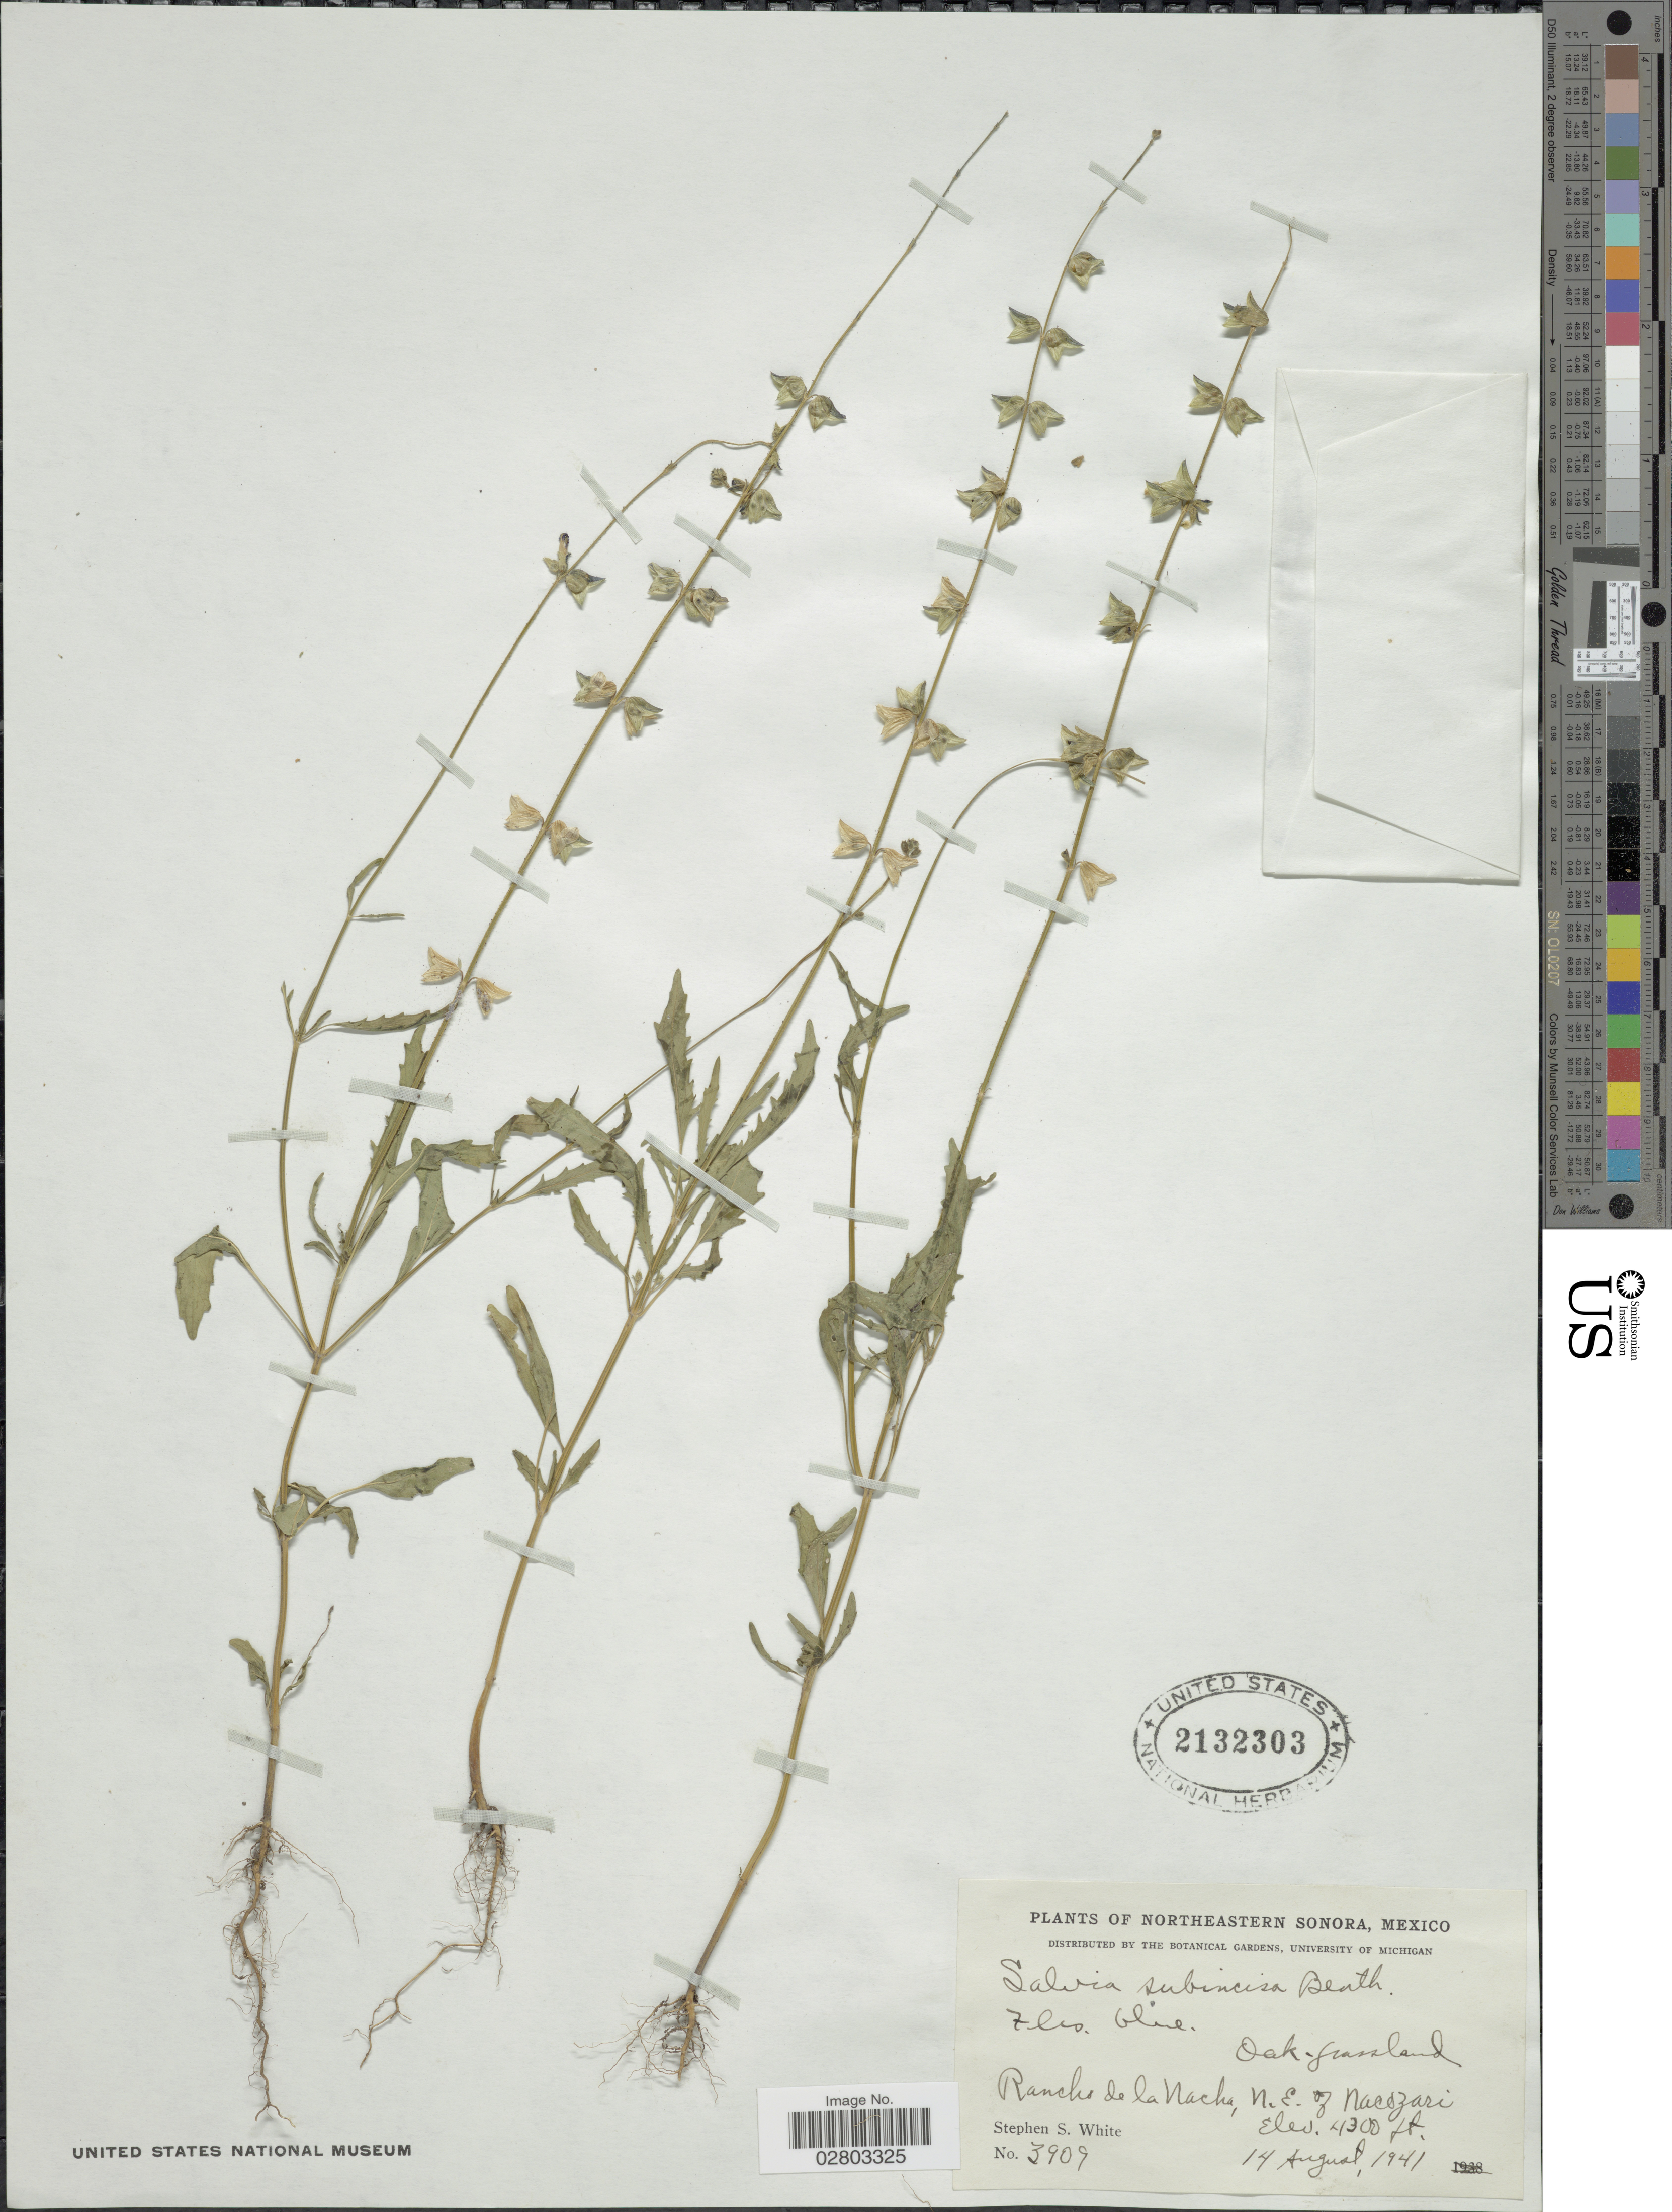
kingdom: Plantae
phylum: Tracheophyta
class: Magnoliopsida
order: Lamiales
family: Lamiaceae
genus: Salvia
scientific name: Salvia subincisa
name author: Benth.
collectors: S. S. White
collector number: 3909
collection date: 1941-08-14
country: Mexico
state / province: Sonora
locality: Northeastern Sonora, Rancho de la Nacha, N.E. of Nacozari.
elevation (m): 1311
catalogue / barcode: US 2132303